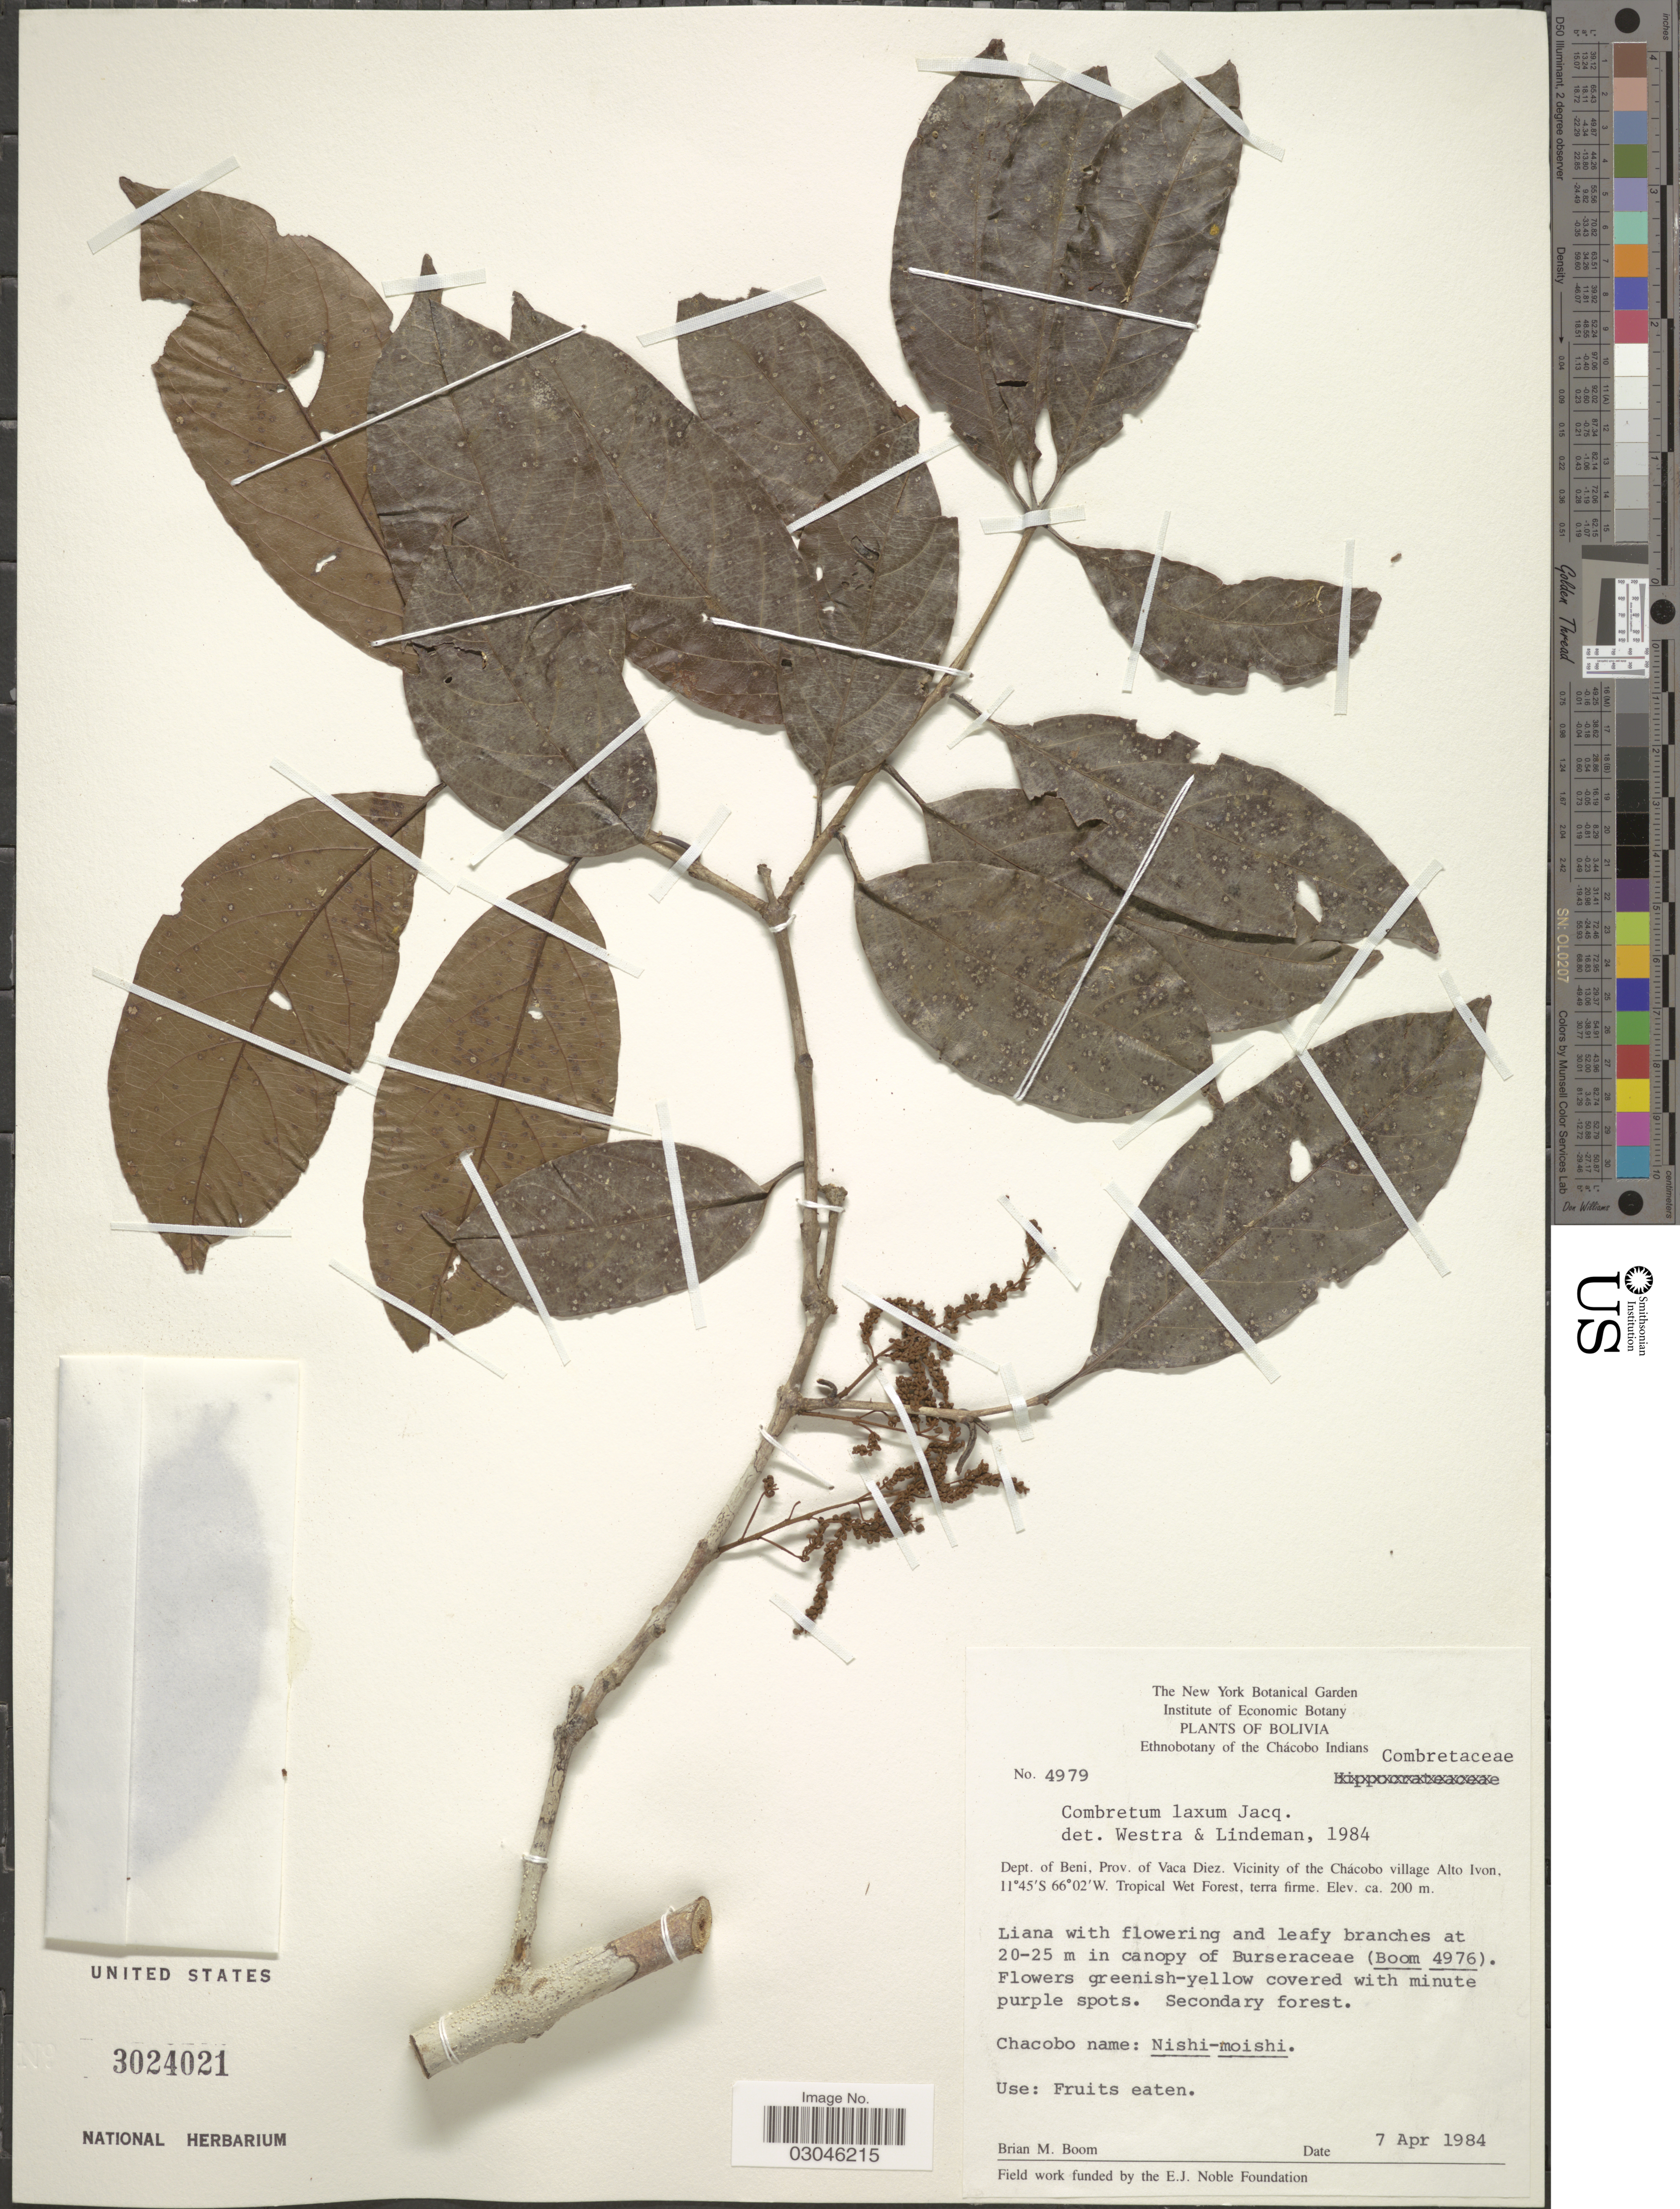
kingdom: Plantae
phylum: Tracheophyta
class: Magnoliopsida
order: Myrtales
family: Combretaceae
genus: Combretum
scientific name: Combretum laxum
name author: Jacq.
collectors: B. M. Boom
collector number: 4979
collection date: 1984-04-07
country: Bolivia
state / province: Beni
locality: Dept. of Beni, Prov. of Vaca Diez. Vicinity of the Chácobo village Alto Ivon.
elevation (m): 200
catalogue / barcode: US 3024021